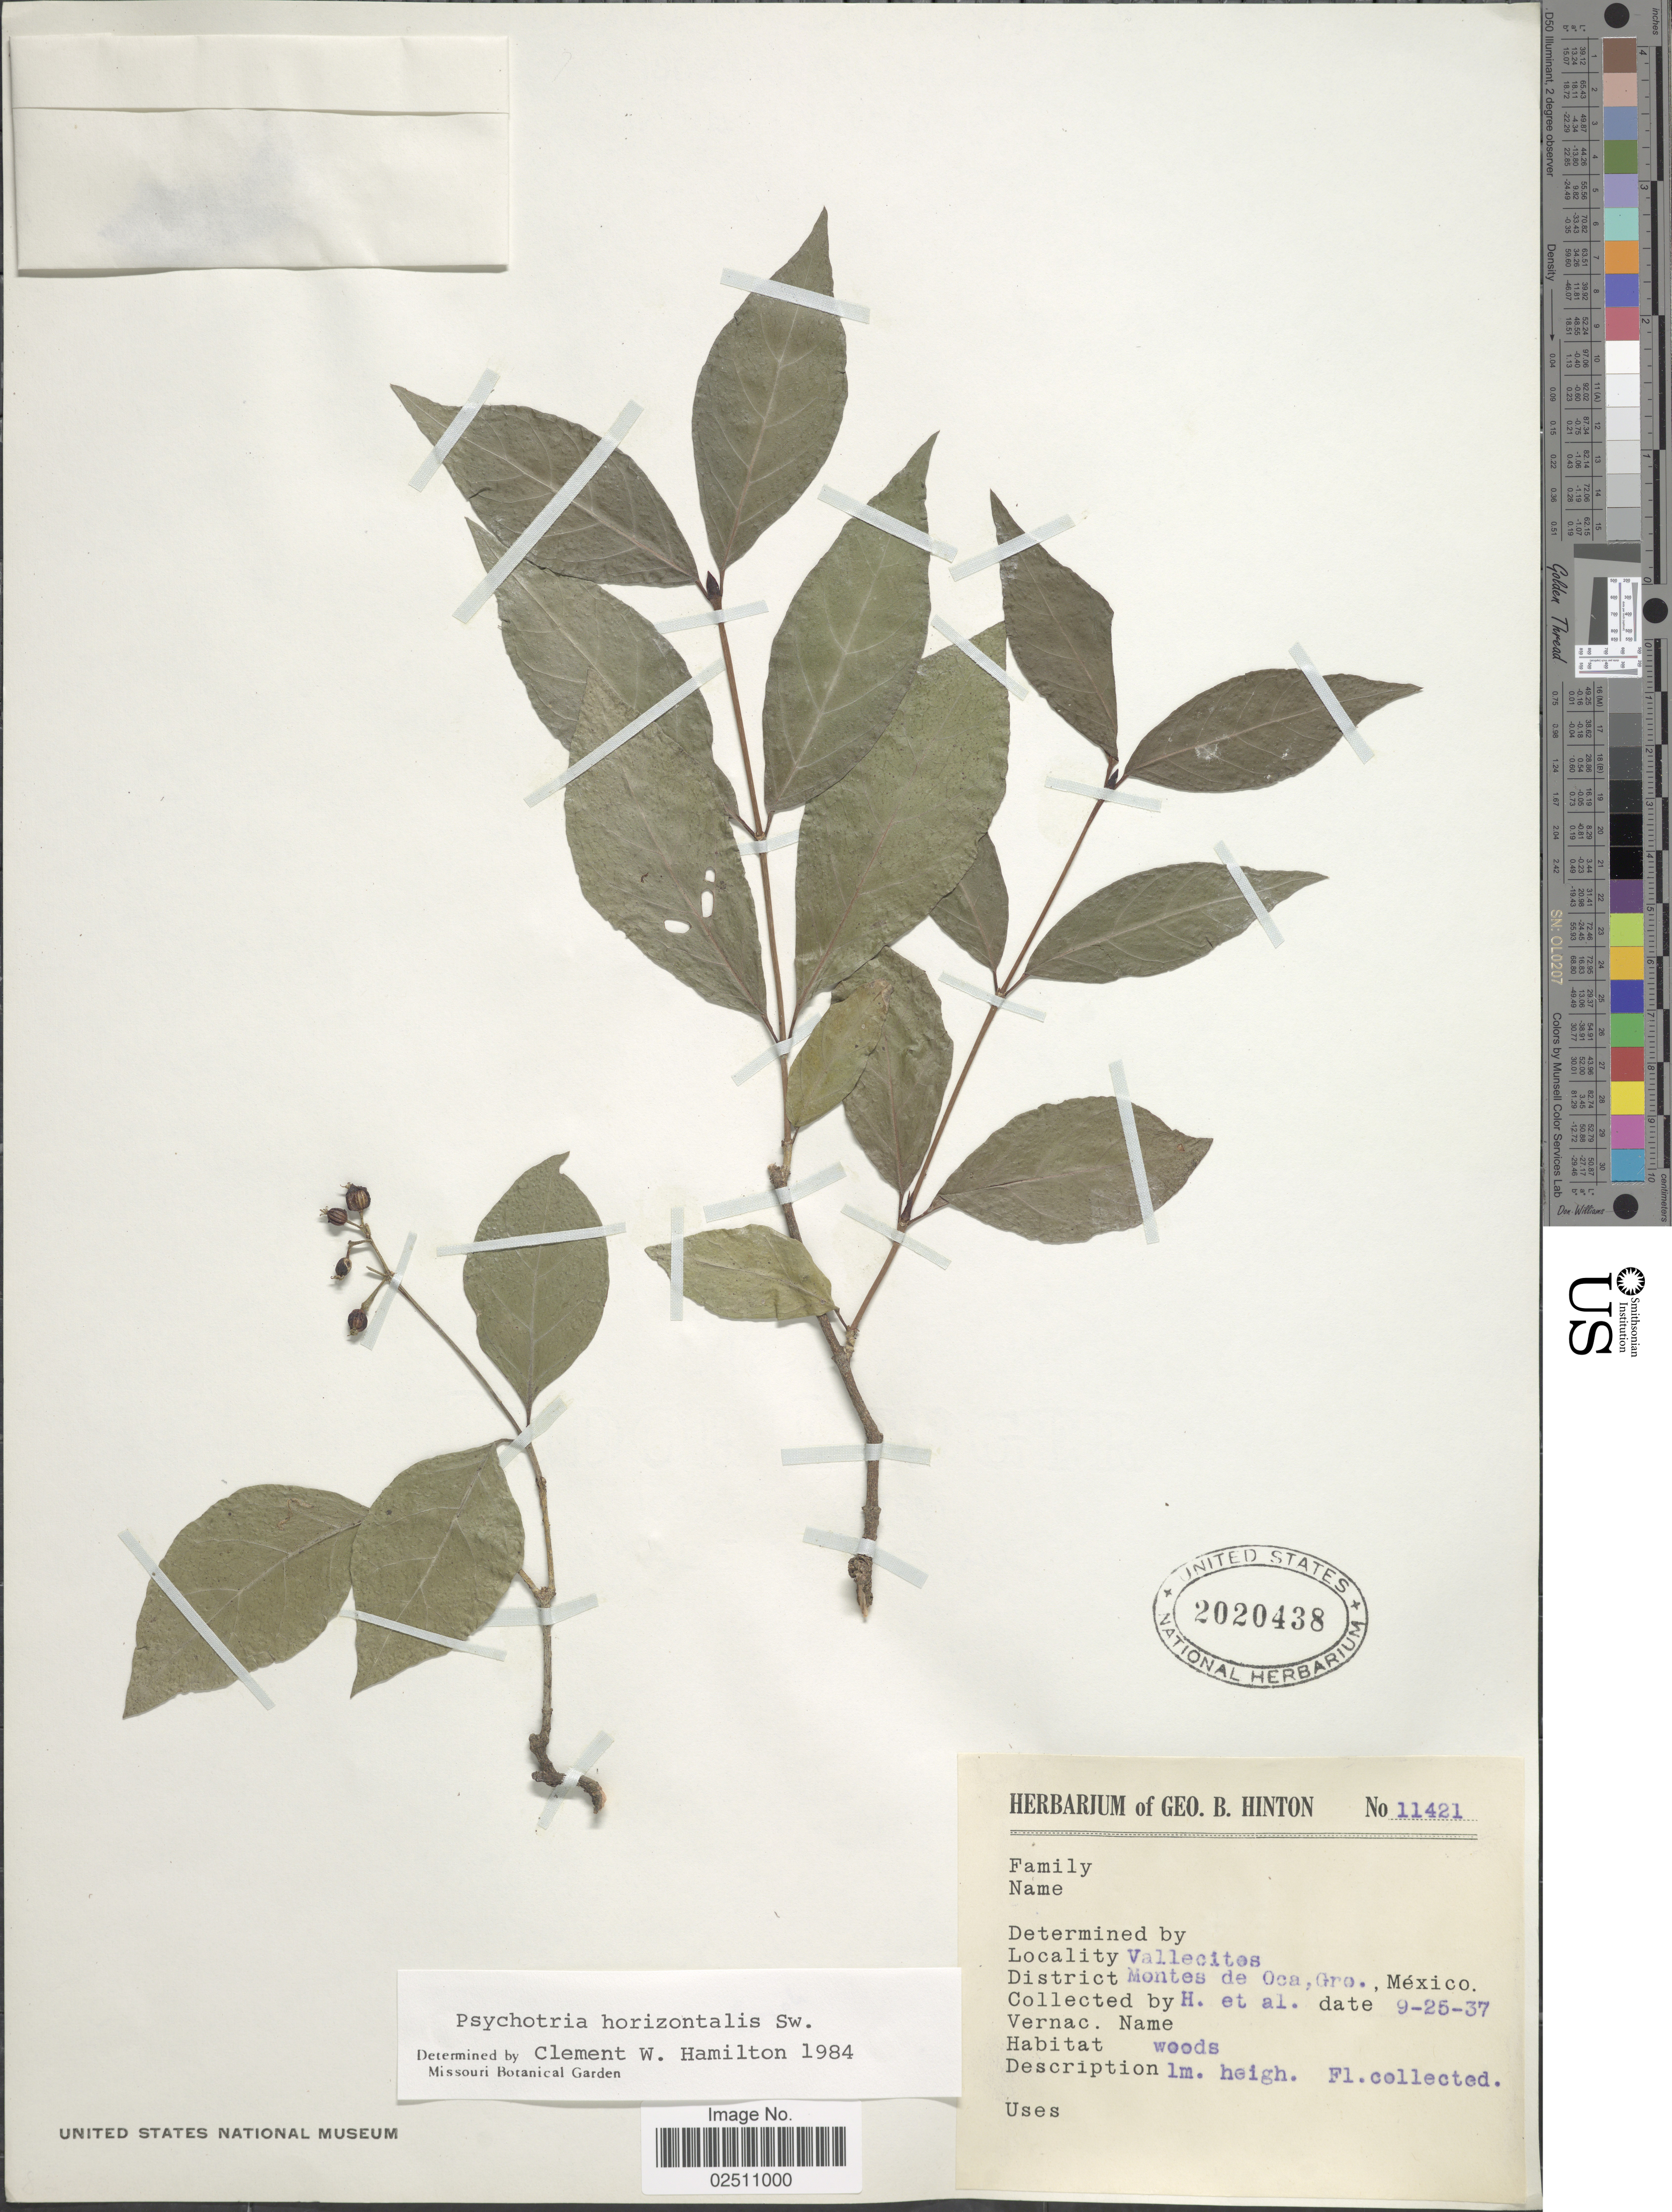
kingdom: Plantae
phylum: Tracheophyta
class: Magnoliopsida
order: Gentianales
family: Rubiaceae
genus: Psychotria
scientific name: Psychotria horizontalis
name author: Sw.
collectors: G. B. Hinton & et al.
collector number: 11421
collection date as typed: Transcribed d/m/y: 25/9/37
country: Mexico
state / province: Guerrero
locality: Vallecitos, District Montes de Oca.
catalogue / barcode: US 2020438